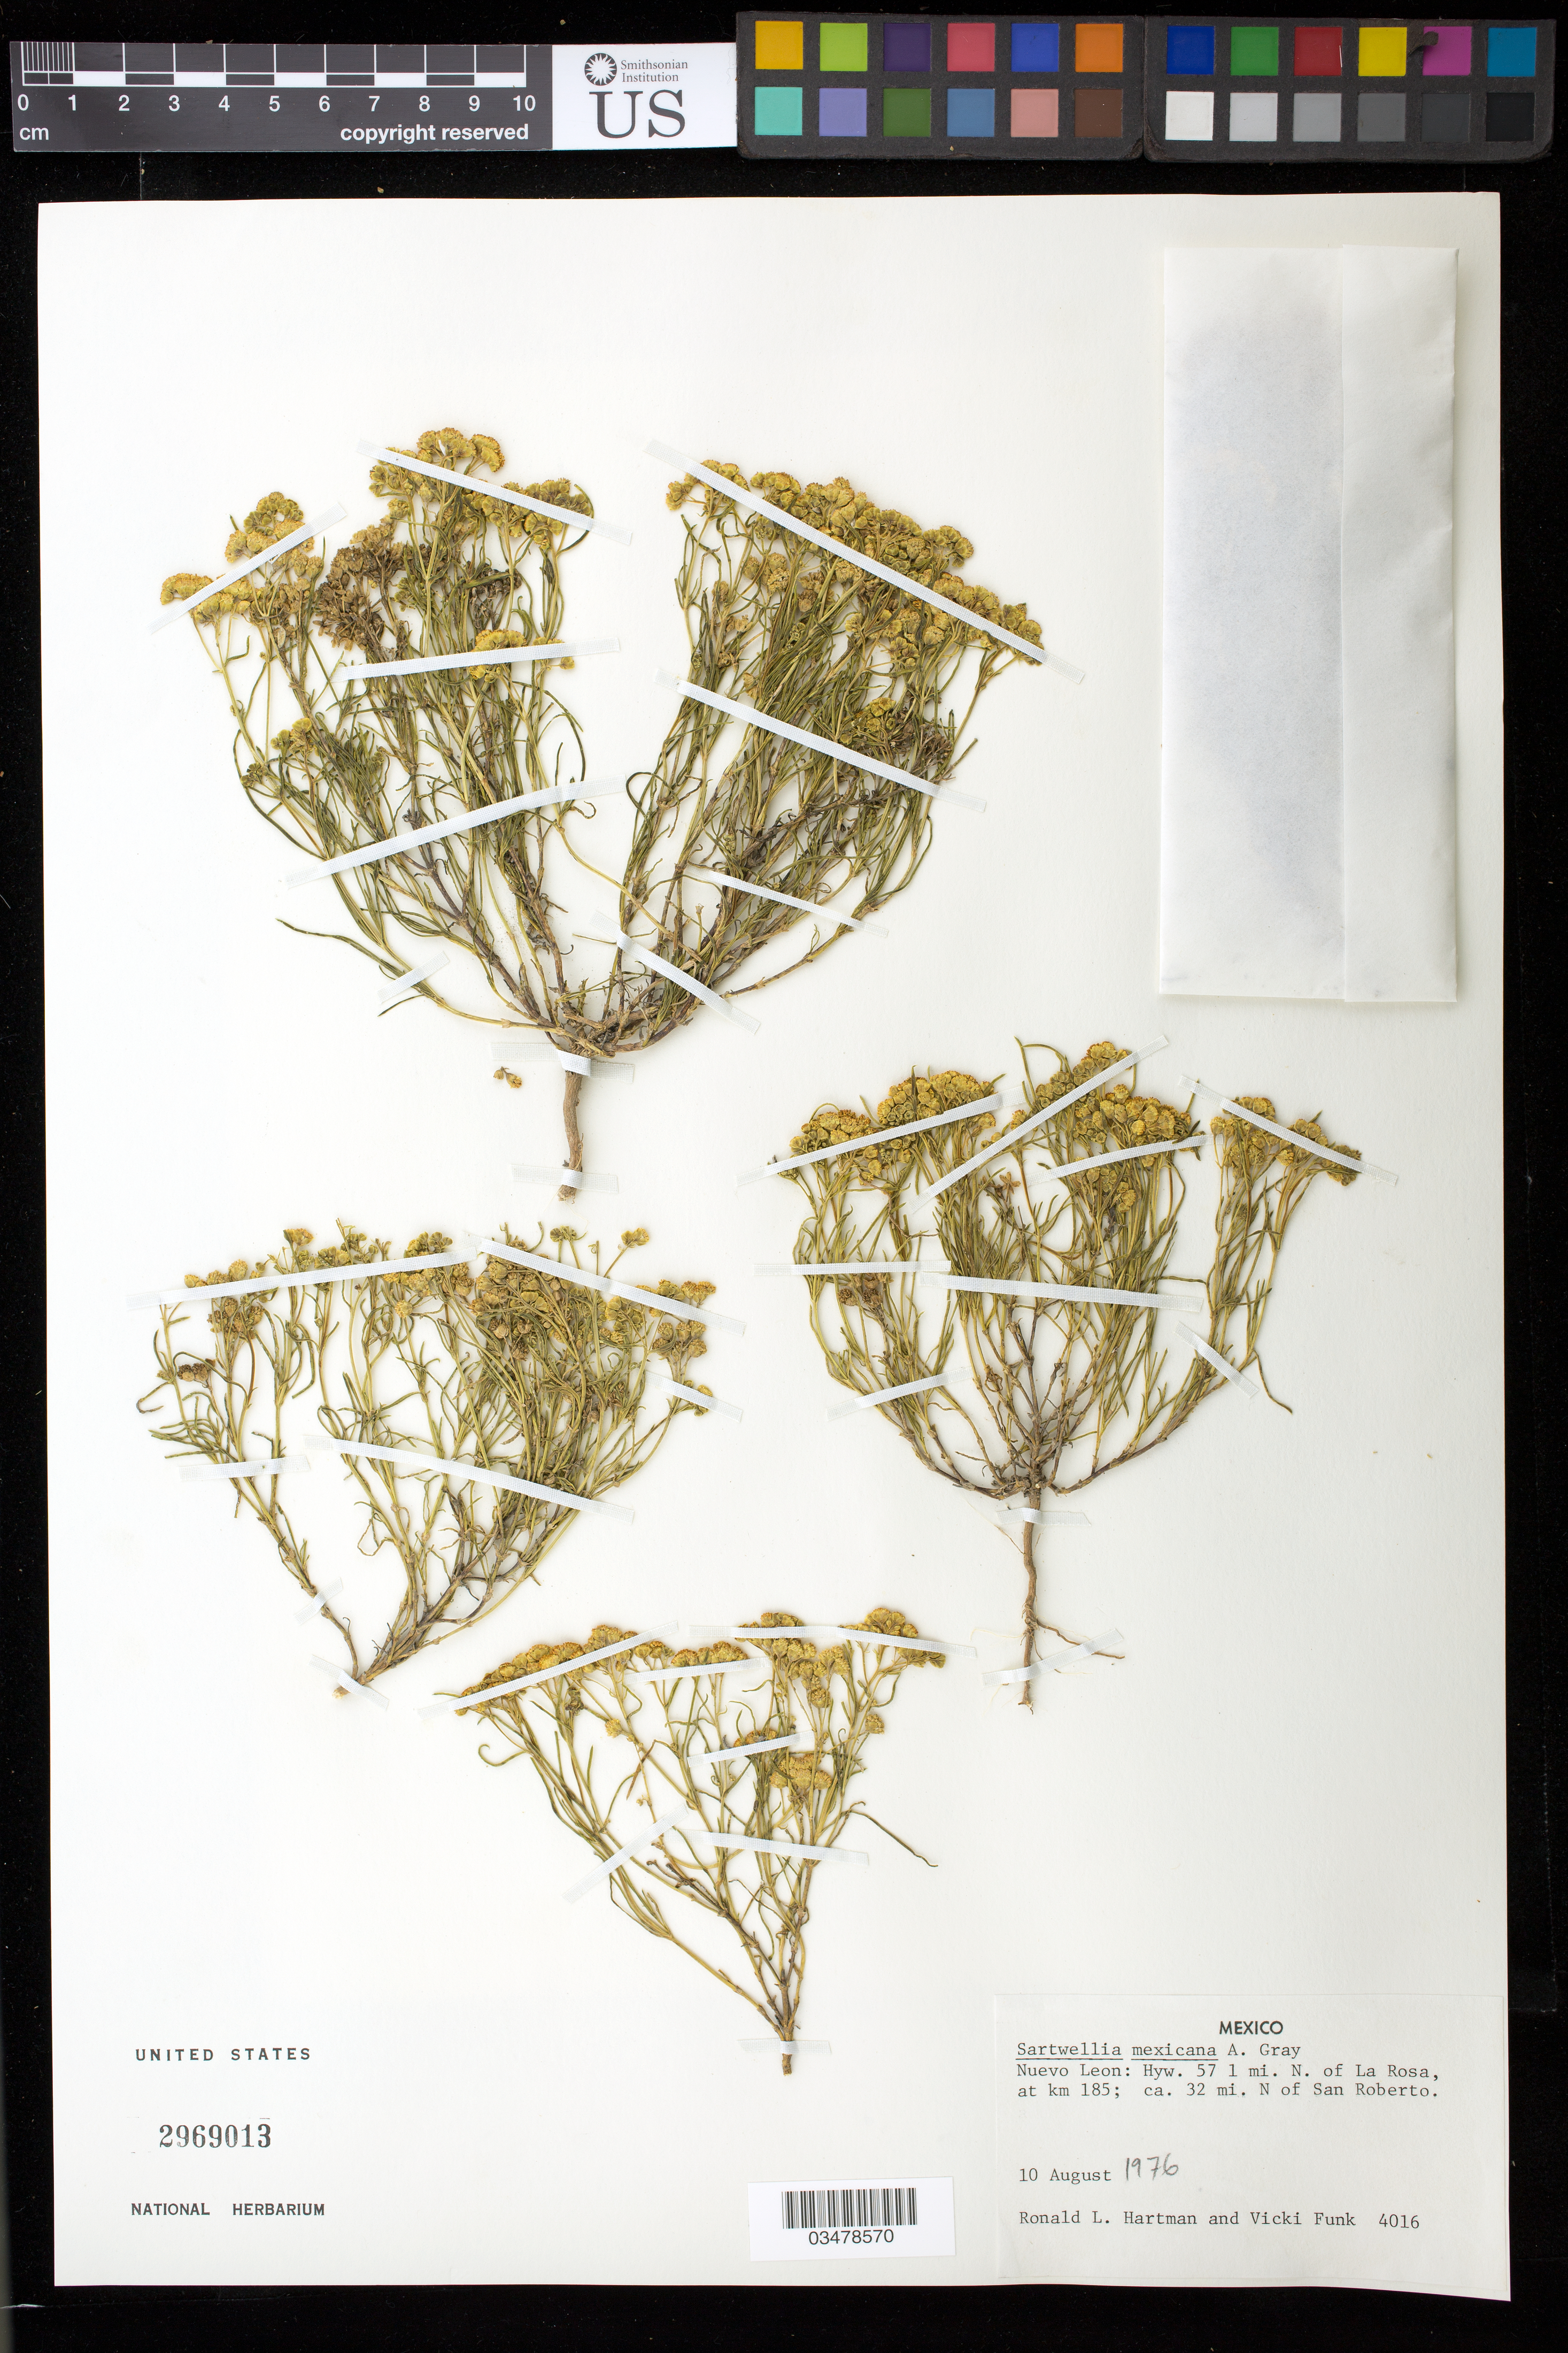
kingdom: Plantae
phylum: Tracheophyta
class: Magnoliopsida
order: Asterales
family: Asteraceae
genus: Sartwellia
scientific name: Sartwellia mexicana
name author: A. Gray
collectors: R. Hartman & V. Funk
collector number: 4016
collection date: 1976-08-10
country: Mexico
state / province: Nuevo León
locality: Hwy 57, ca 1 mi N of La Rosa, at km 185; ca. 32 mi N of San Roberto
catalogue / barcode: US 2969013